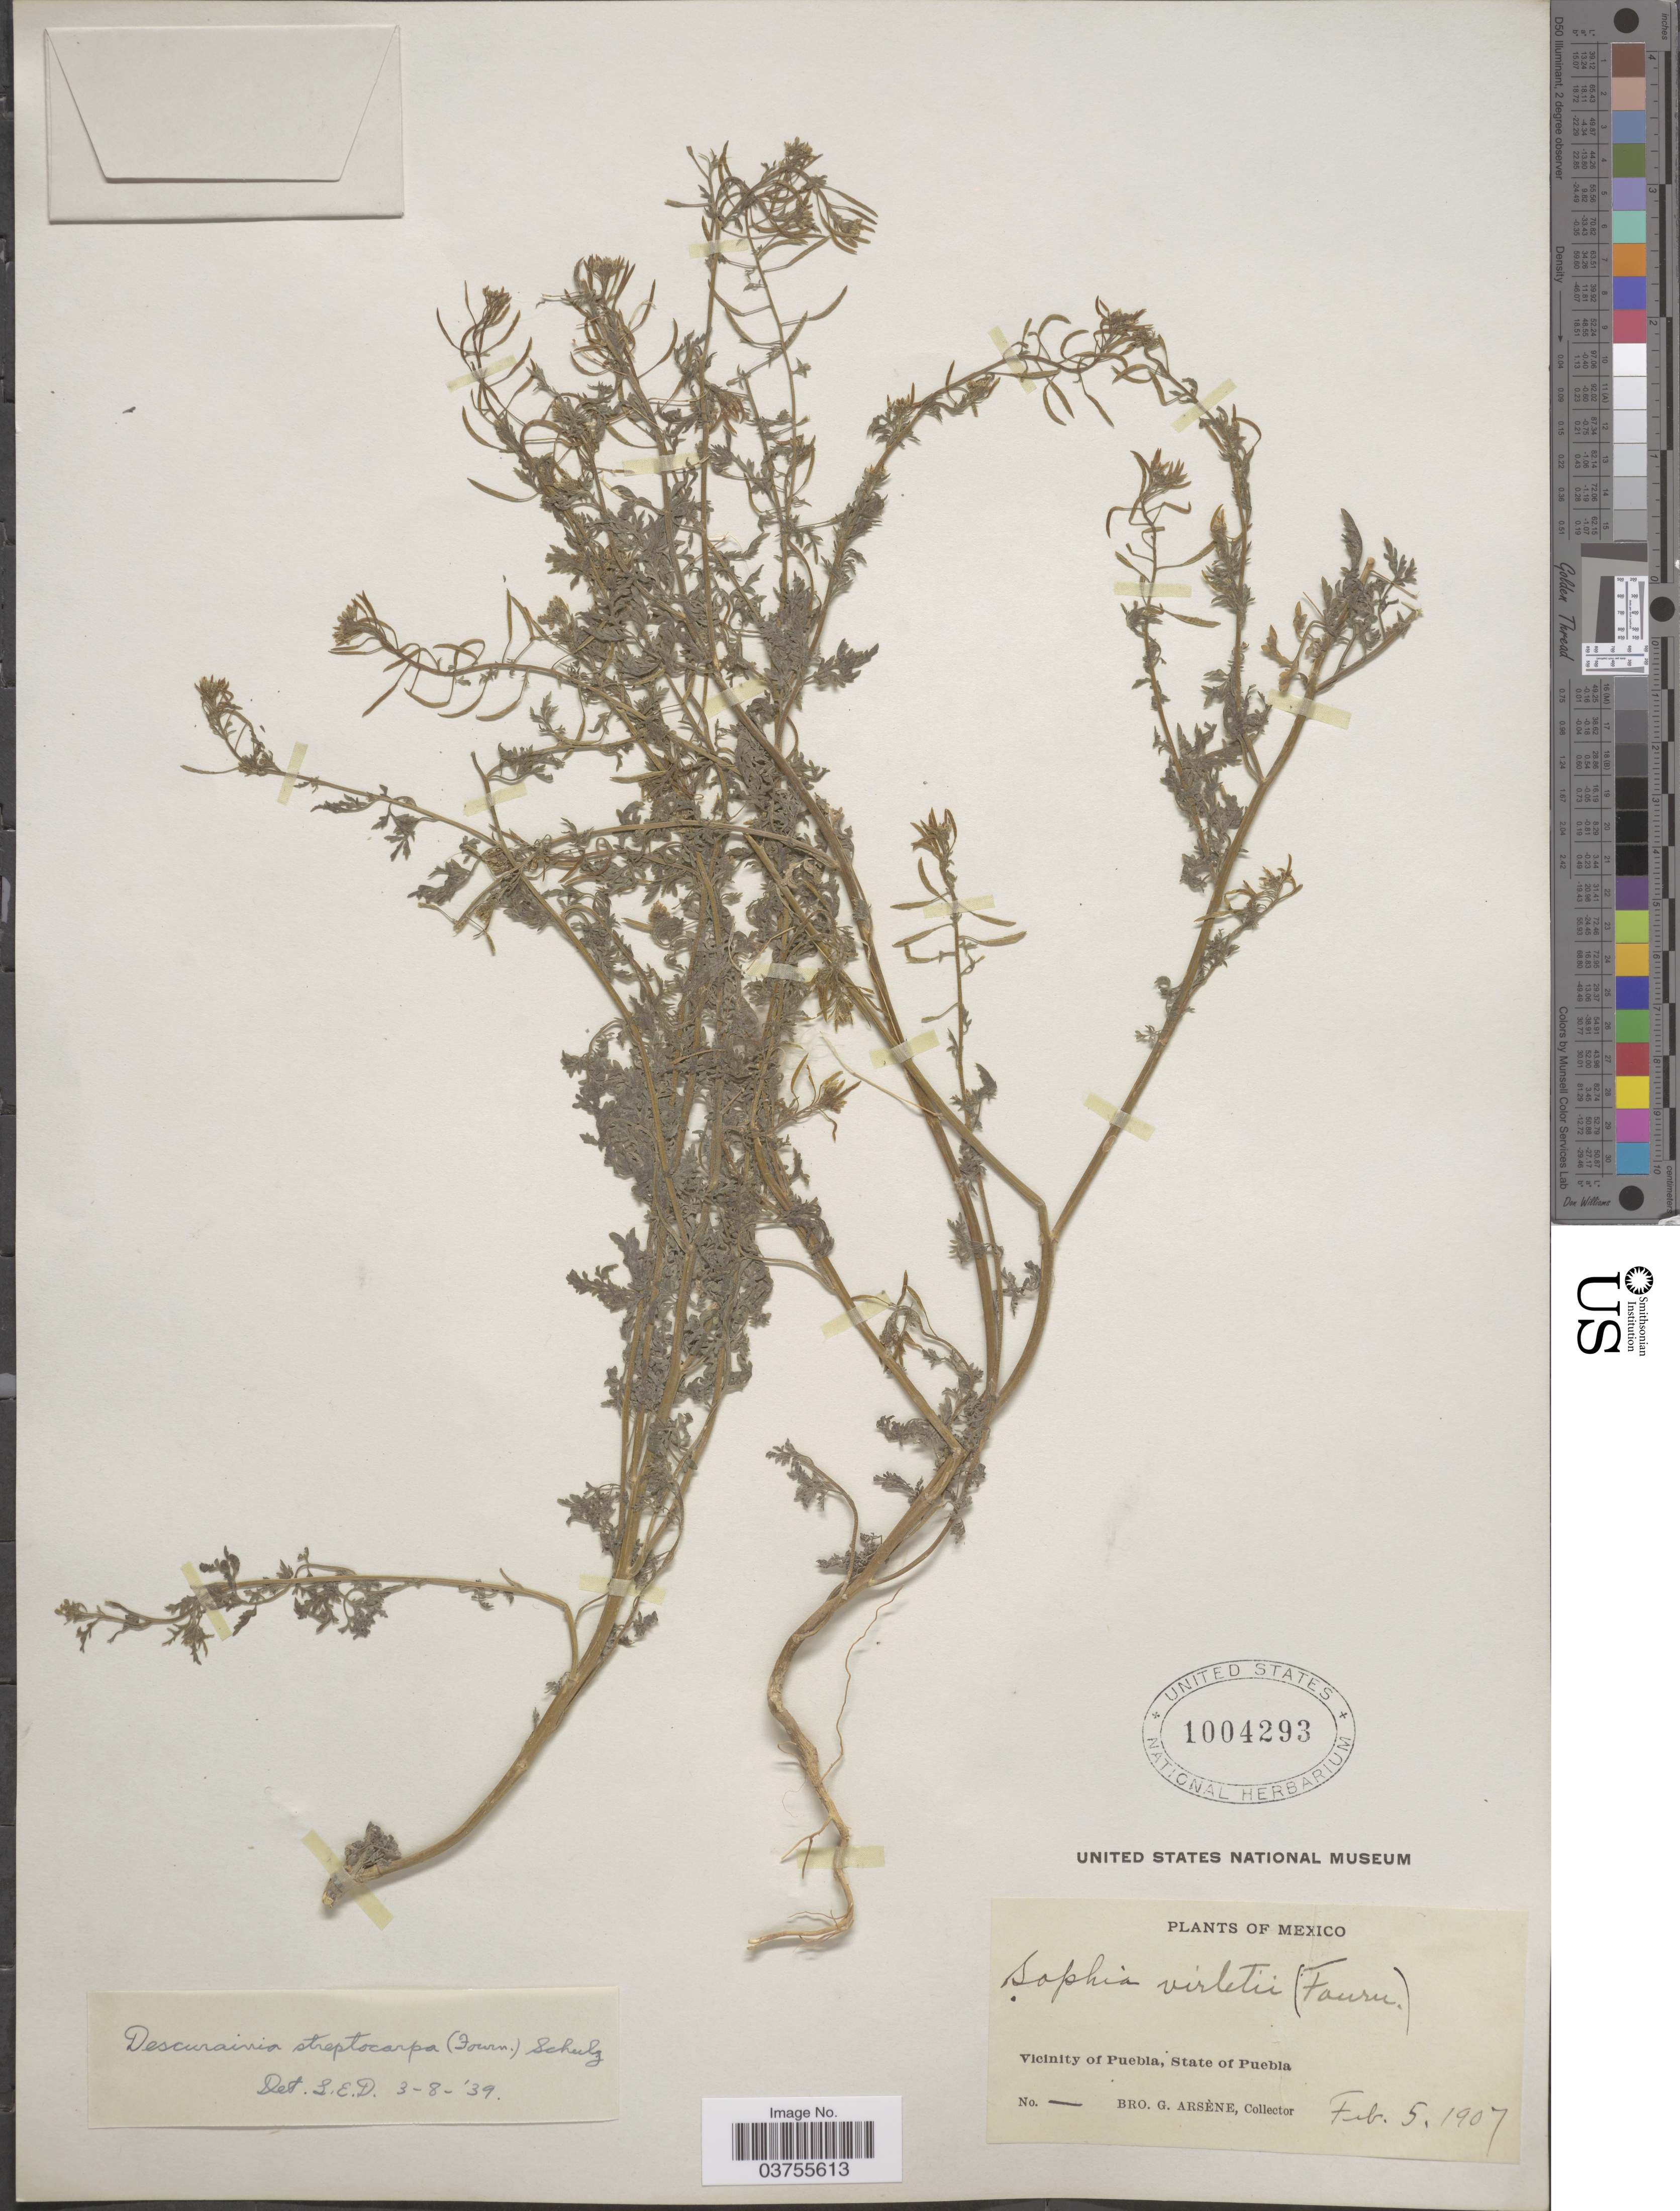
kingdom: Plantae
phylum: Tracheophyta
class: Magnoliopsida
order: Brassicales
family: Brassicaceae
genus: Descurainia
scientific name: Descurainia streptocarpa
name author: (E. Fourn. & C.A. Mey.) O.E. Schulz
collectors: Bro. G. Arsène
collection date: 1907-02-05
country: Mexico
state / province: Puebla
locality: Vicinity of Puebla.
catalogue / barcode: US 1004293